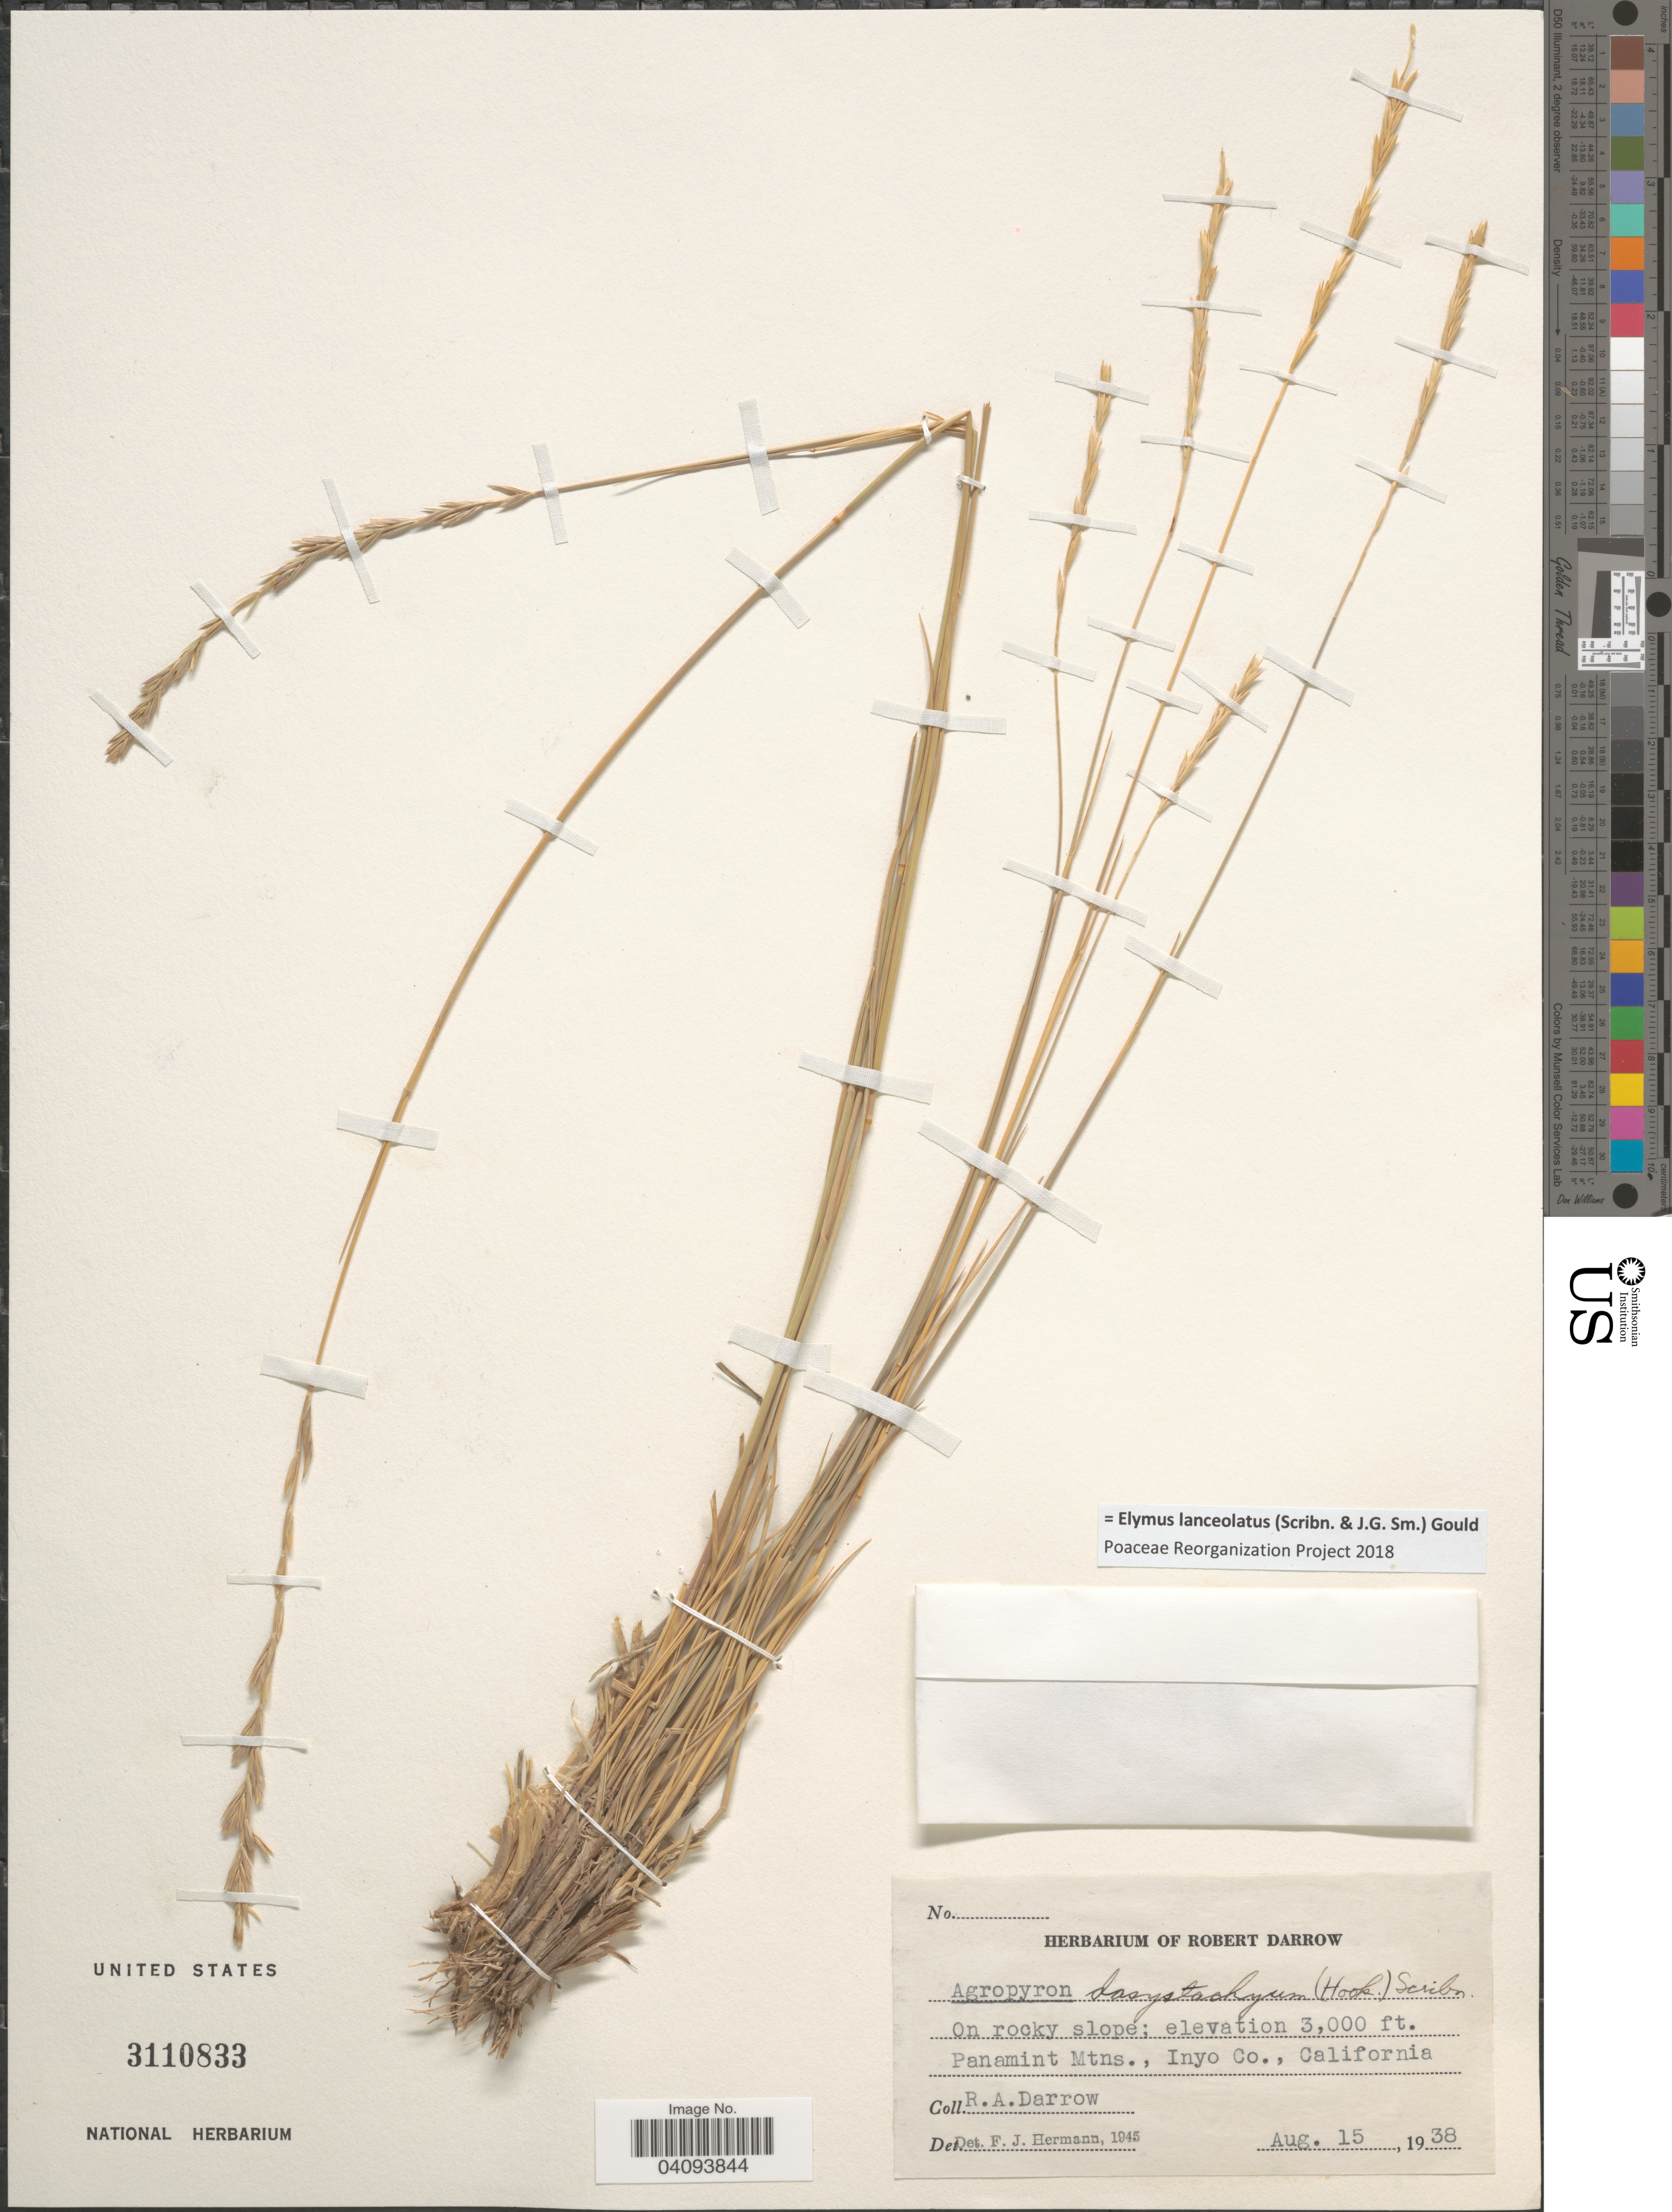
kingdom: Plantae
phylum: Tracheophyta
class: Liliopsida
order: Poales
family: Poaceae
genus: Elymus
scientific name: Elymus lanceolatus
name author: (Scribn. & J.G. Sm.) Gould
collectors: R. A. Darrow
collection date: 1938-08-15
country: United States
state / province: California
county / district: Inyo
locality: Panamint Mtns., Inyo Co.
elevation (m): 914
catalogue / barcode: US 3110833